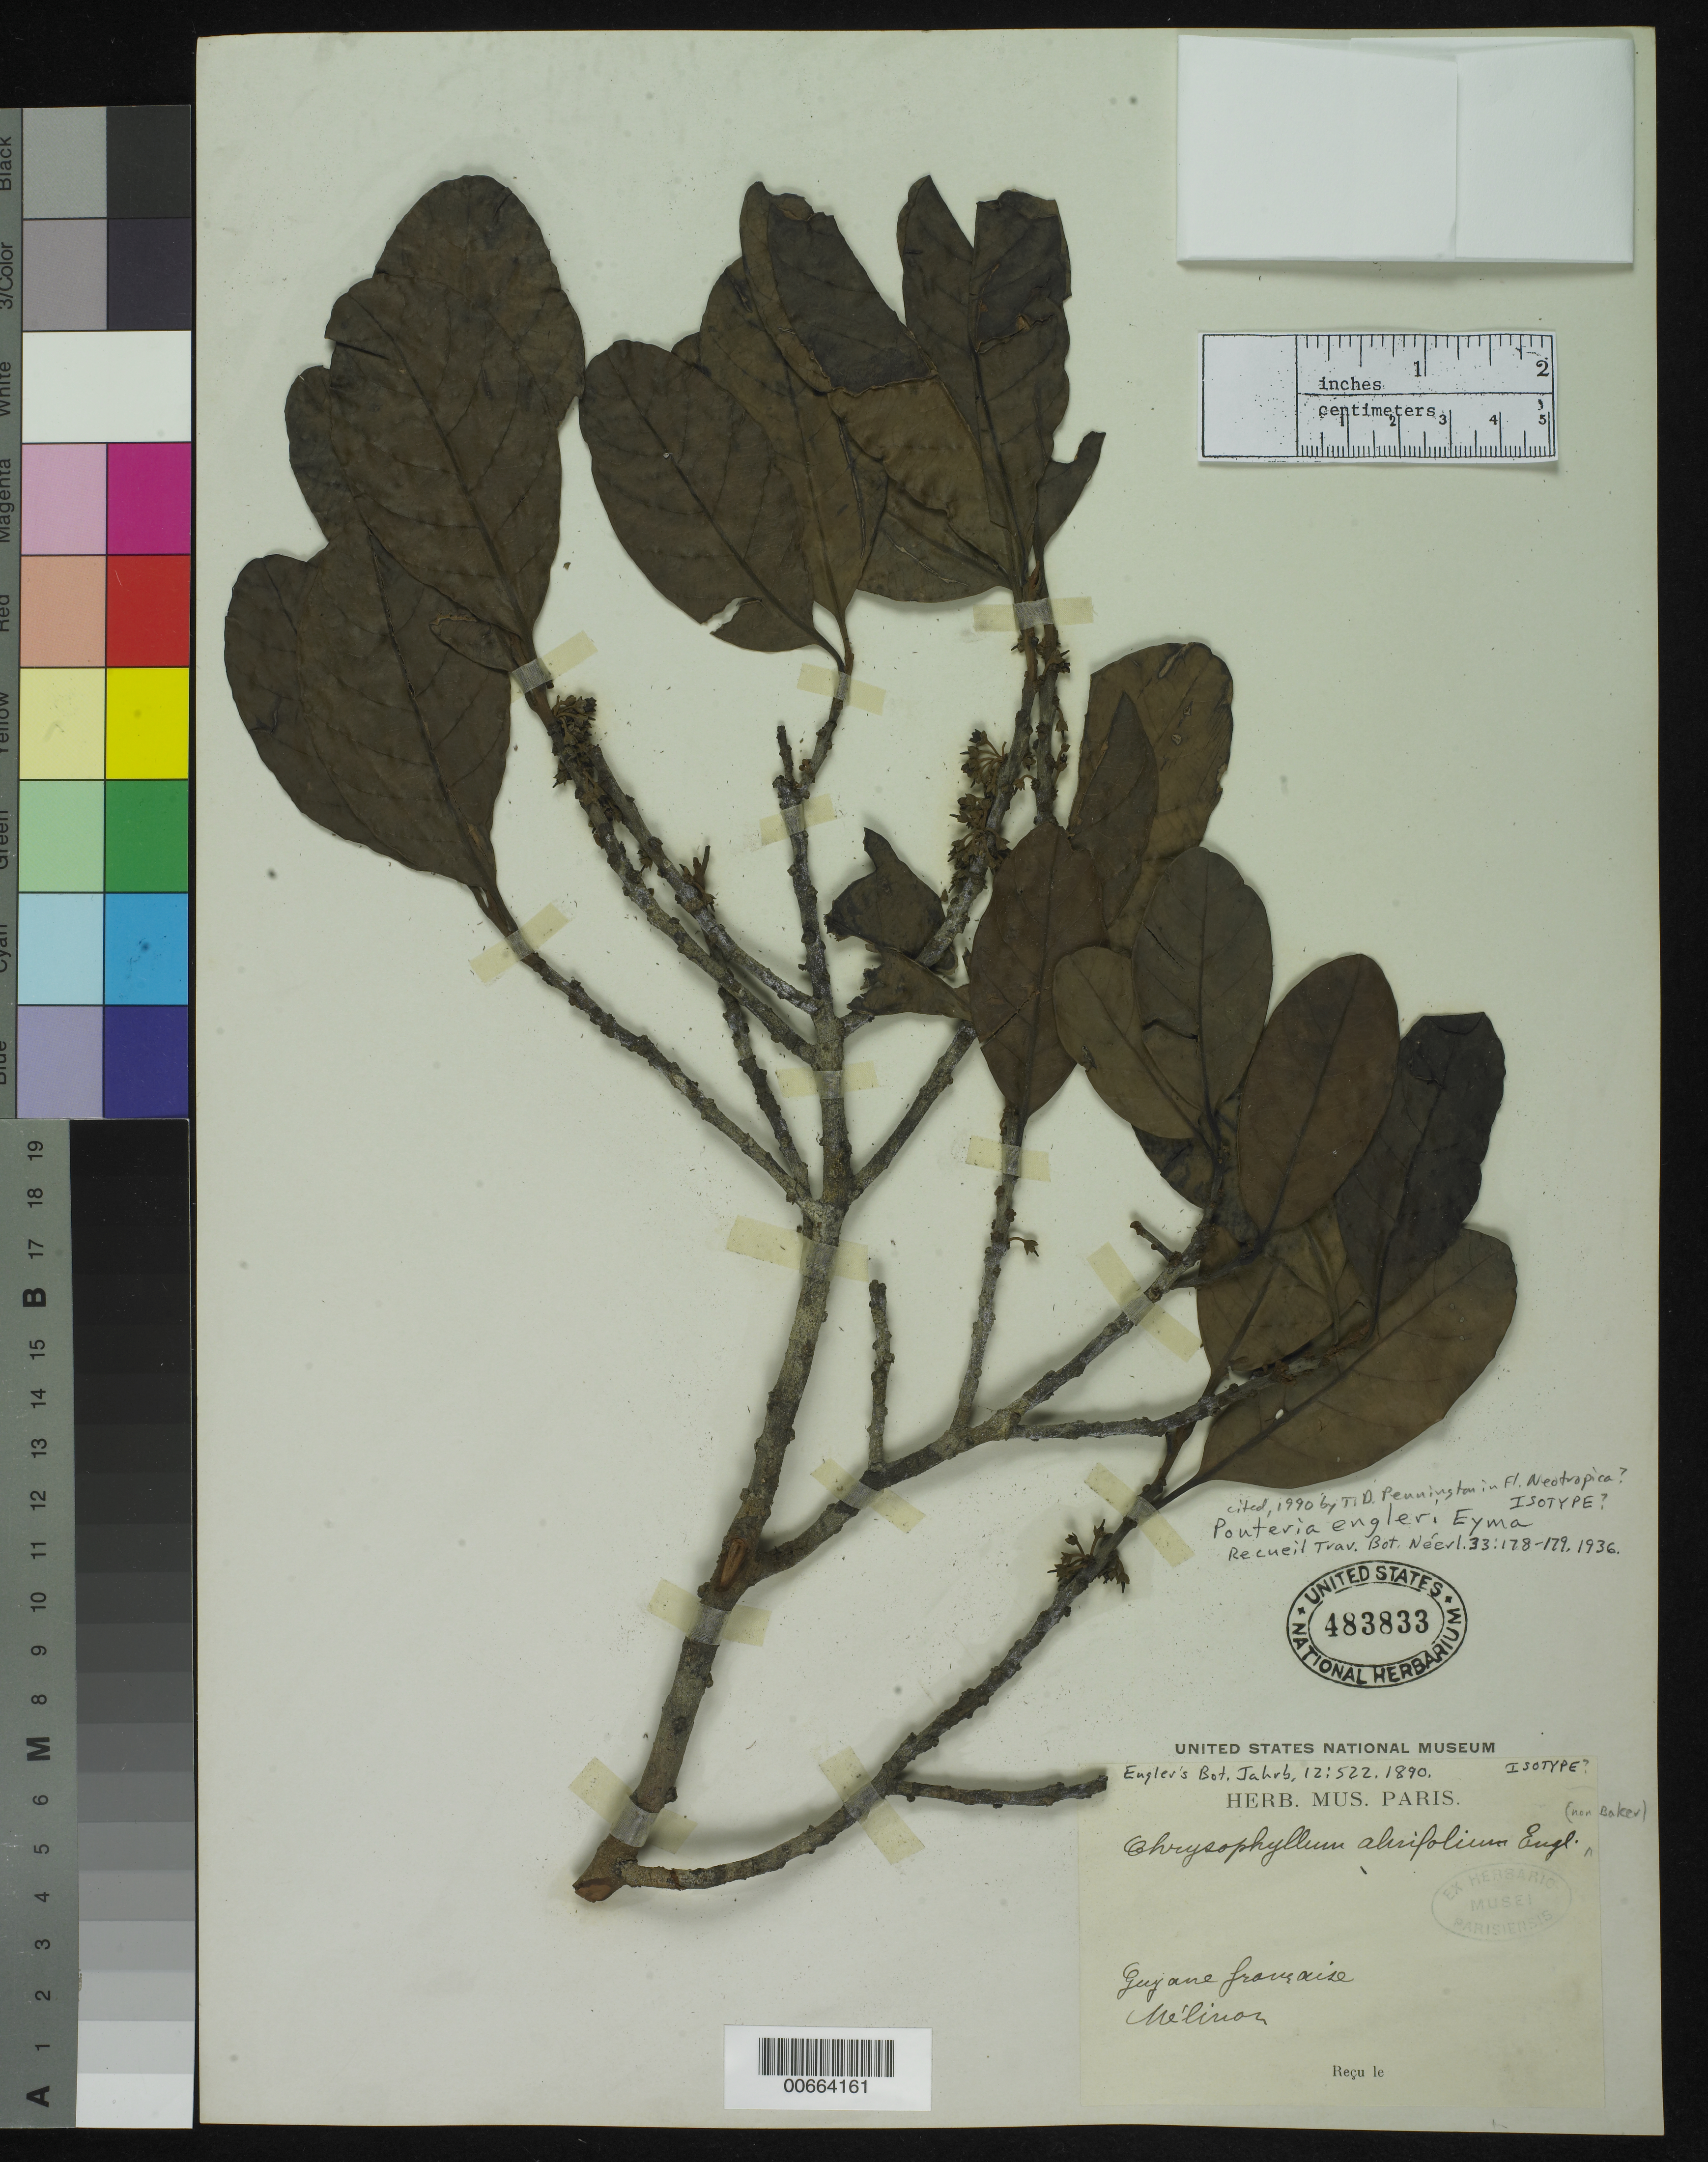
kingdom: Plantae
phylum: Tracheophyta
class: Magnoliopsida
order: Ericales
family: Sapotaceae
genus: Chrysophyllum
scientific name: Chrysophyllum alnifolium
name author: Engl.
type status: Isotype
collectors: M. Melinon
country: French Guiana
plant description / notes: Non Chrysophyllum alnifolium Baker.; Also an isotype of Pouteria engleri Eyma.; Replacement name for Chrysophyllum alnifolium Engl., non Baker.; Also an isotype of Chrysophyllum alnifolium Engl.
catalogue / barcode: US 483833